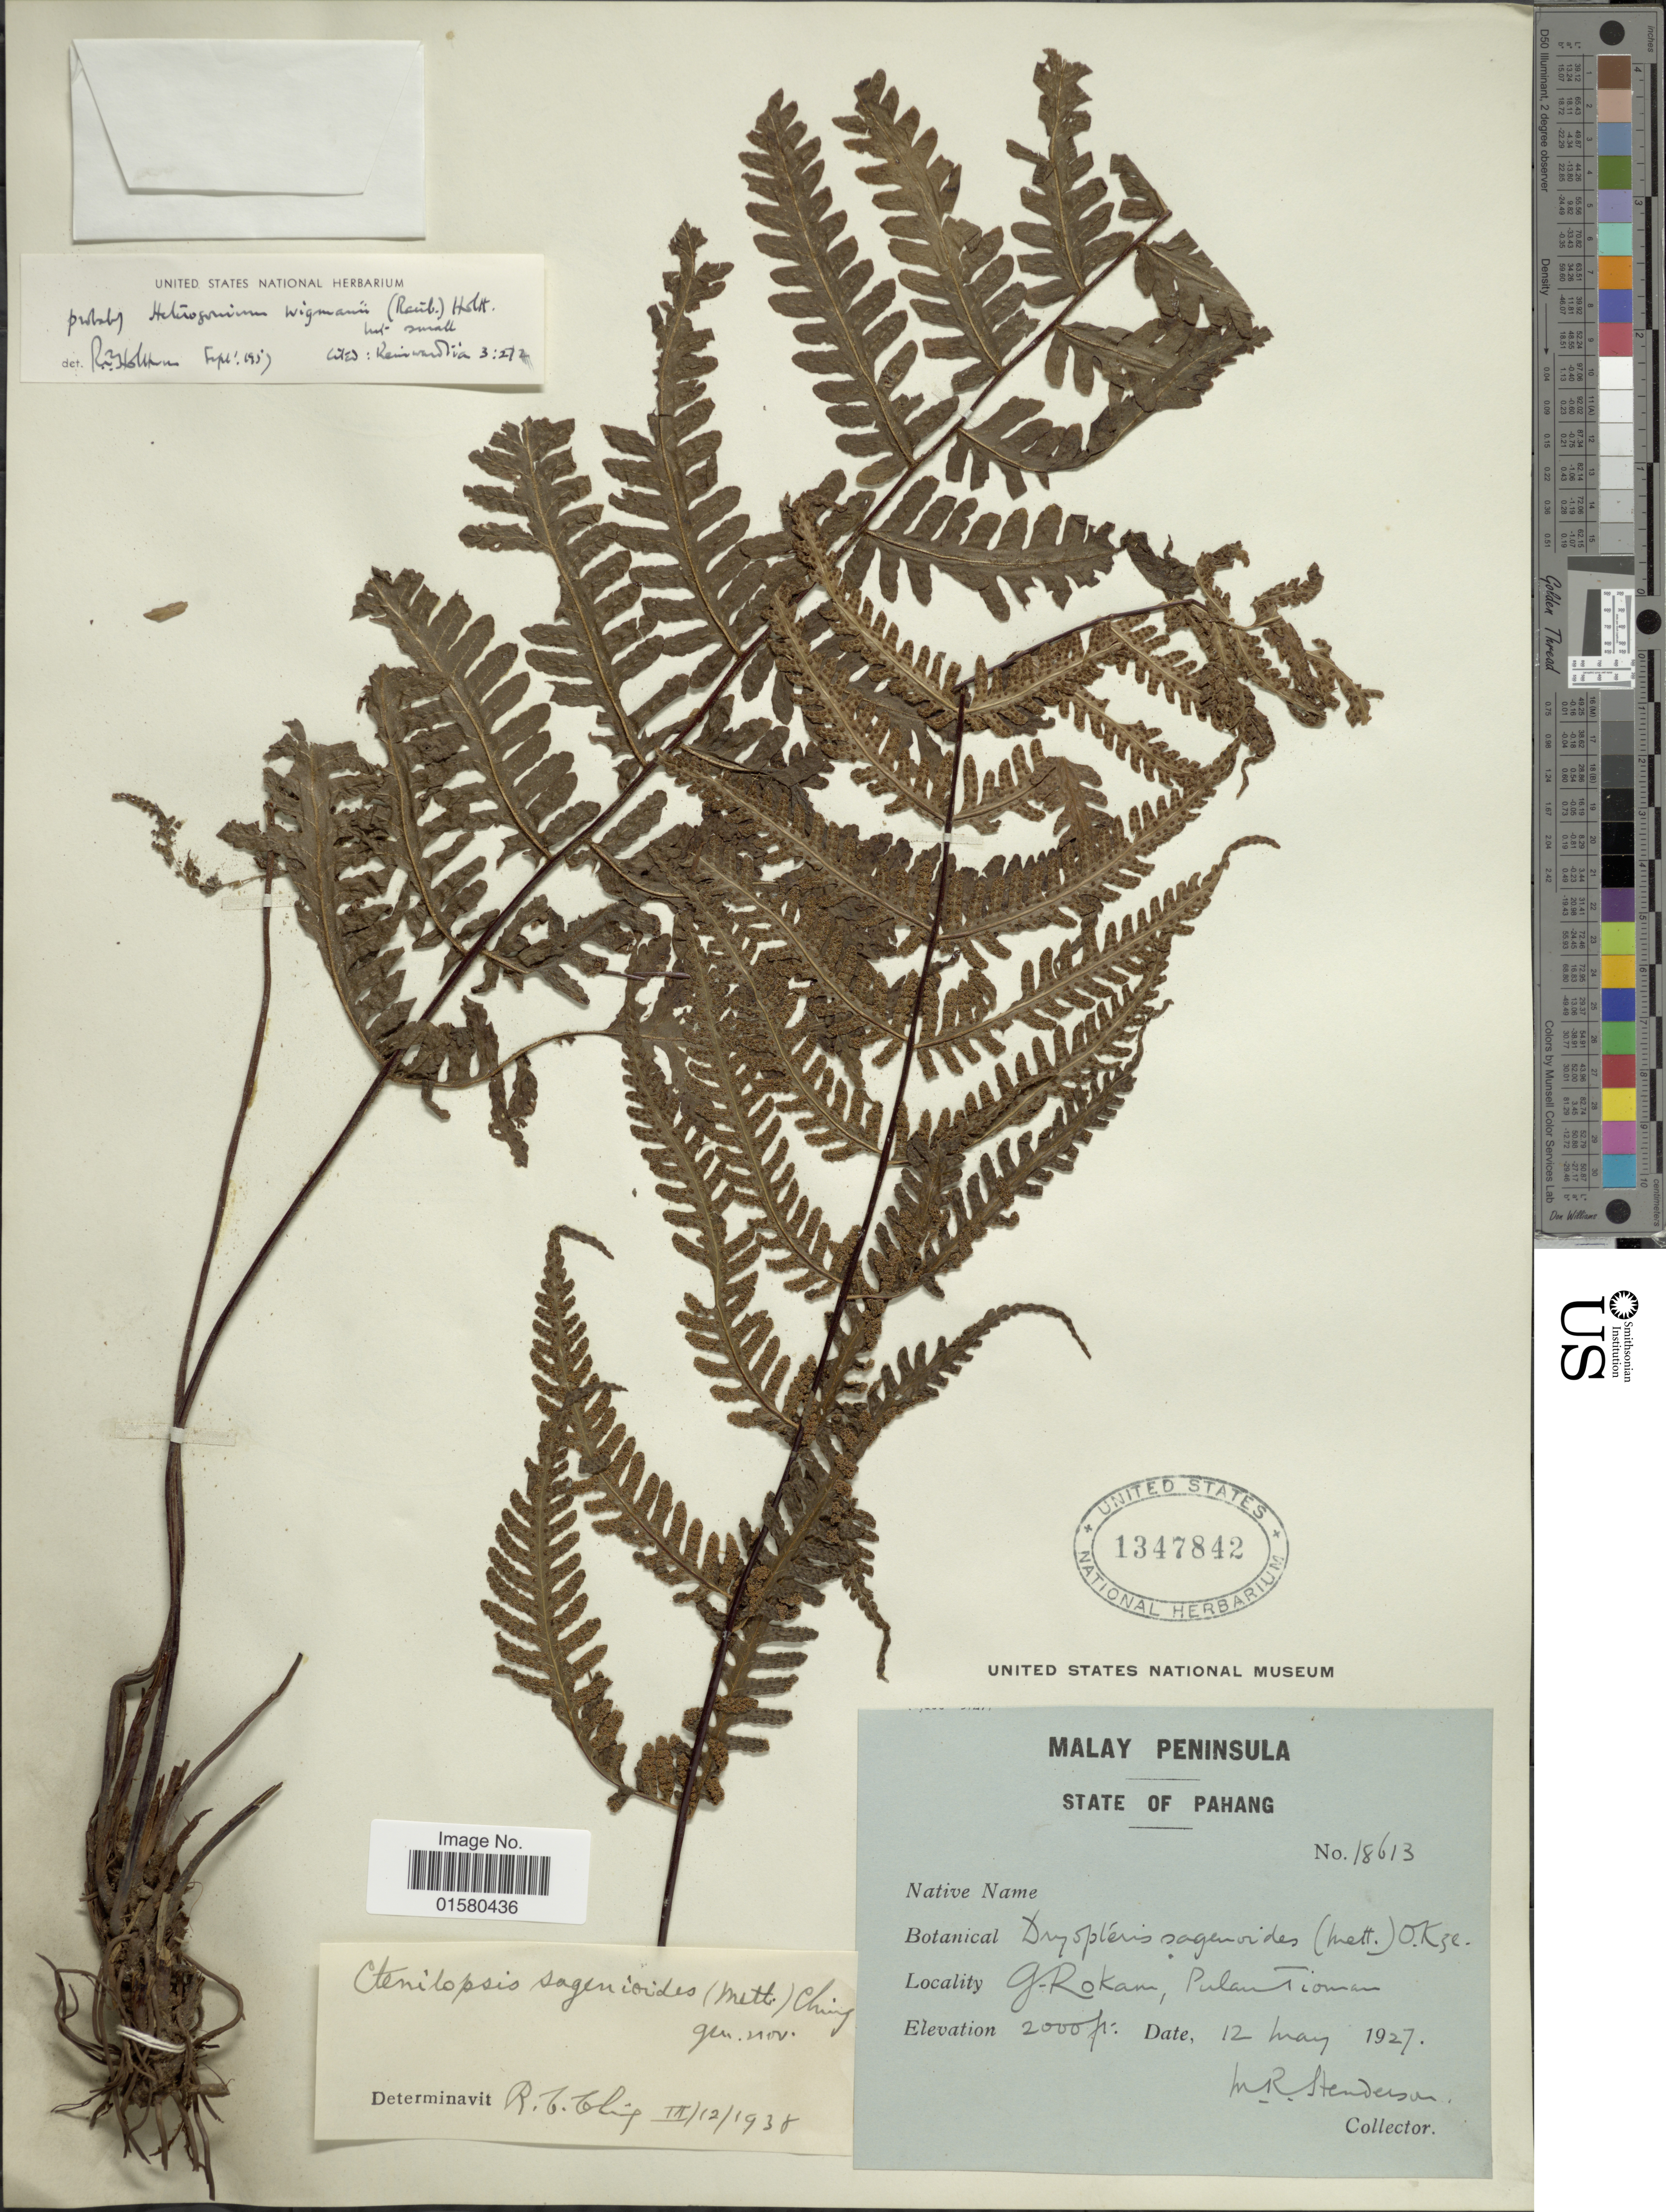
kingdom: Plantae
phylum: Tracheophyta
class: Polypodiopsida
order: Polypodiales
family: Tectariaceae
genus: Tectaria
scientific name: Tectaria sagenioides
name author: (Mett.) Christenh.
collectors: M. Henderson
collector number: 18613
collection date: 1927-05-12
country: Malaysia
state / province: Pahang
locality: Malay Peninsula,G.Rokan, Pulantionan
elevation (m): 610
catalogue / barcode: US 1347842